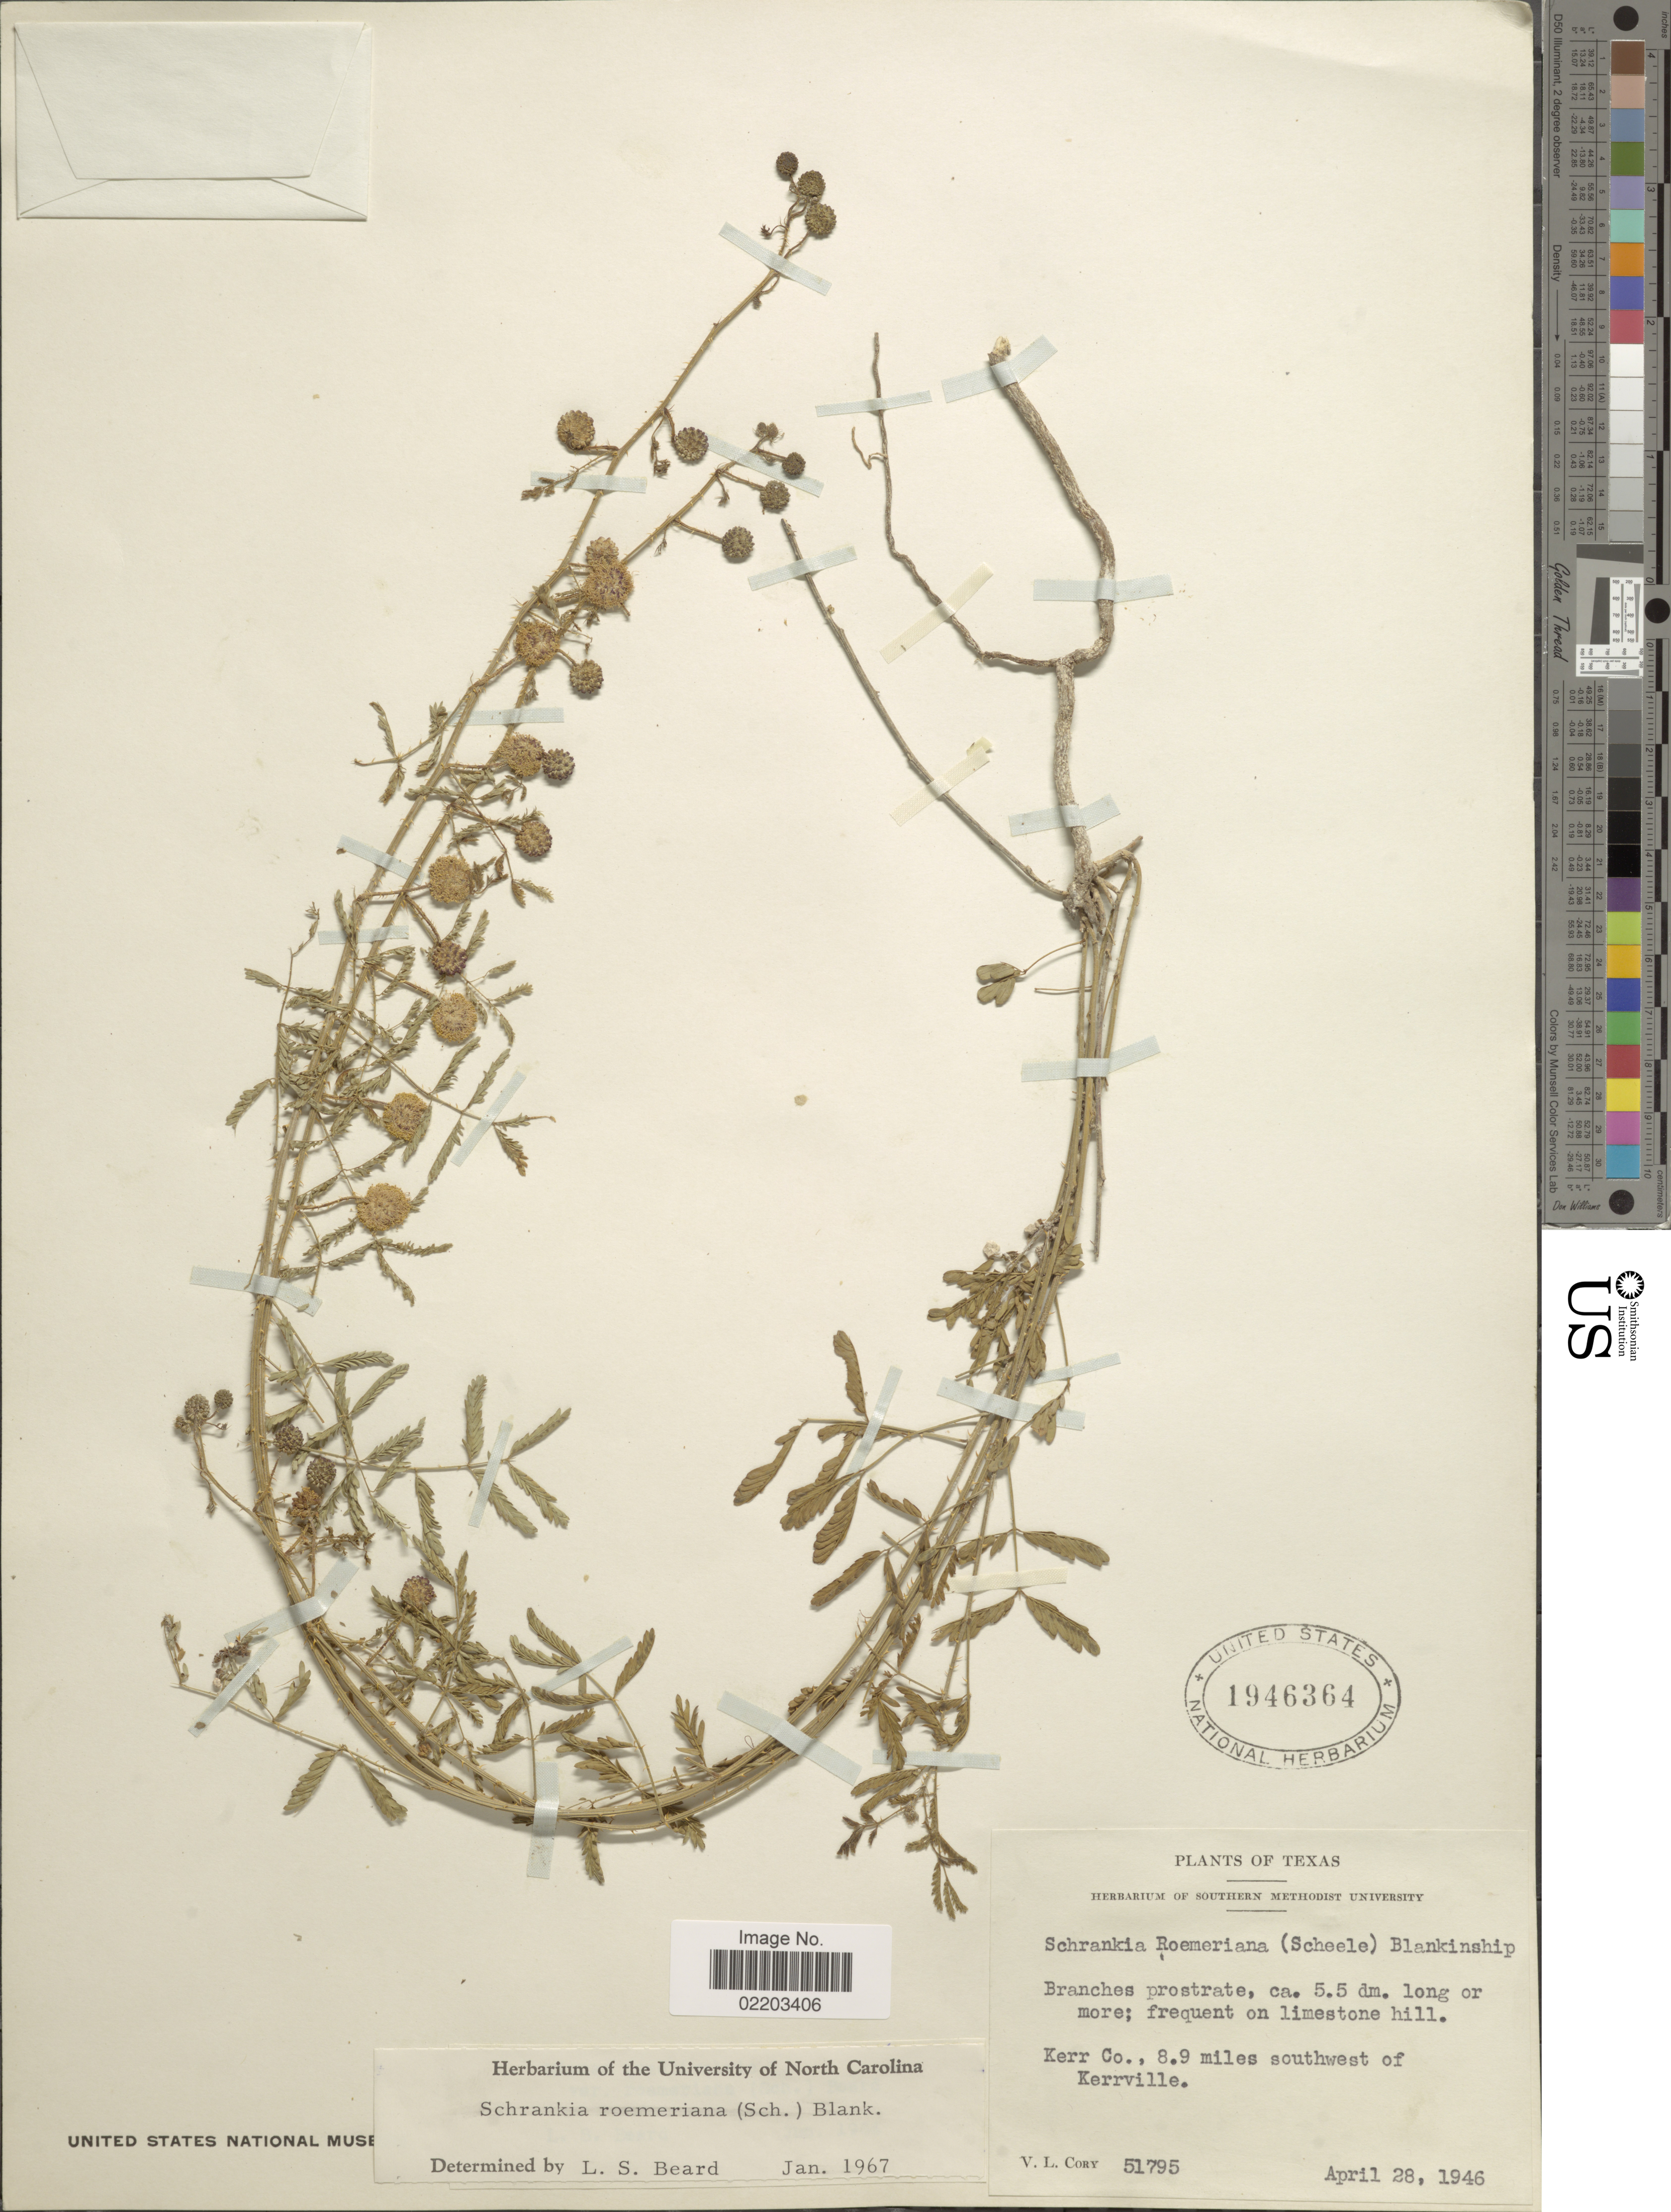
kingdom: Plantae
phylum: Tracheophyta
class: Magnoliopsida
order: Fabales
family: Fabaceae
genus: Mimosa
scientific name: Mimosa roemeriana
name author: Scheele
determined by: U.S. National Herbarium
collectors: V. Cory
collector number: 51795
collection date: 1946-04-28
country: United States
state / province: Texas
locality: Frequent on limestone hill, Kerr Co., 8.9 miles southwest of Kerrville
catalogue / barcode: US 1946364